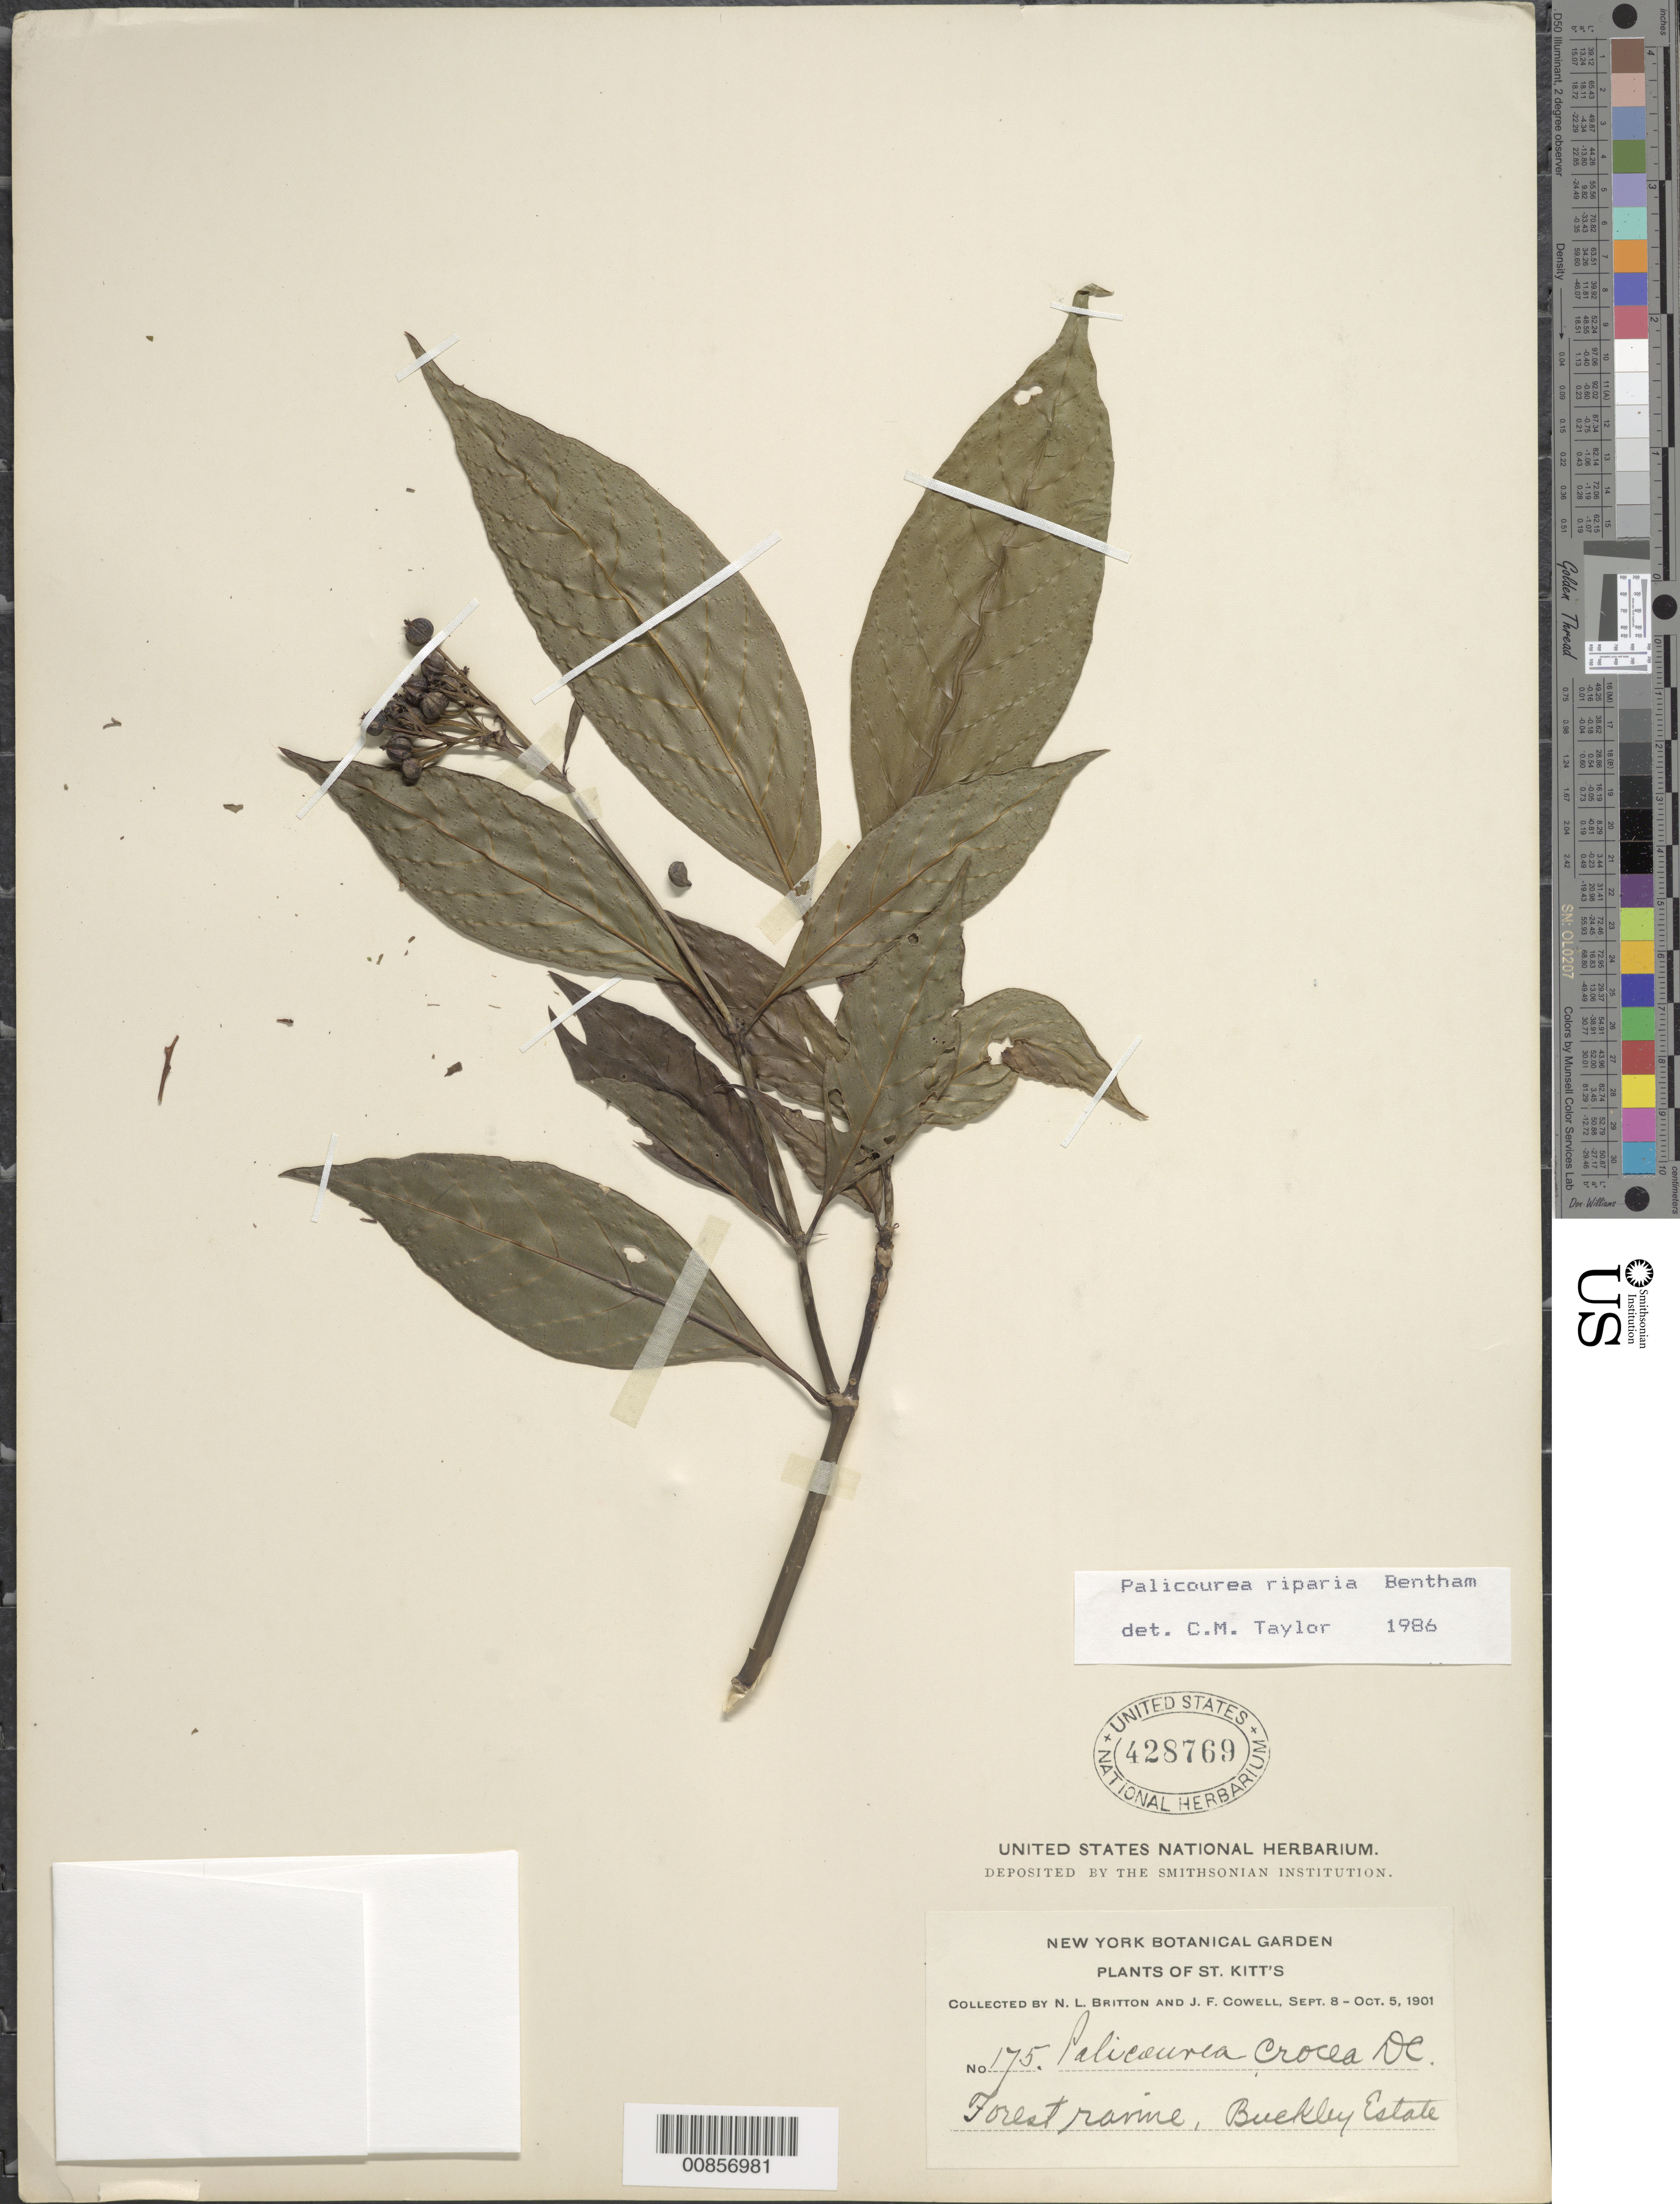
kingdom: Plantae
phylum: Tracheophyta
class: Magnoliopsida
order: Gentianales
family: Rubiaceae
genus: Palicourea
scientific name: Palicourea croceoides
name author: Desv. ex Ham.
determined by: Taylor, Charlotte M.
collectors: N. Britton & J. F. Cowell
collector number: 175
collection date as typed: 08 Sep 1901 to 05 Oct 1901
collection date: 1901-09-08/1901-10-05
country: St. Christopher-Nevis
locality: Buckley Estate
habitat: Forest ravine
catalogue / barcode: US 428769